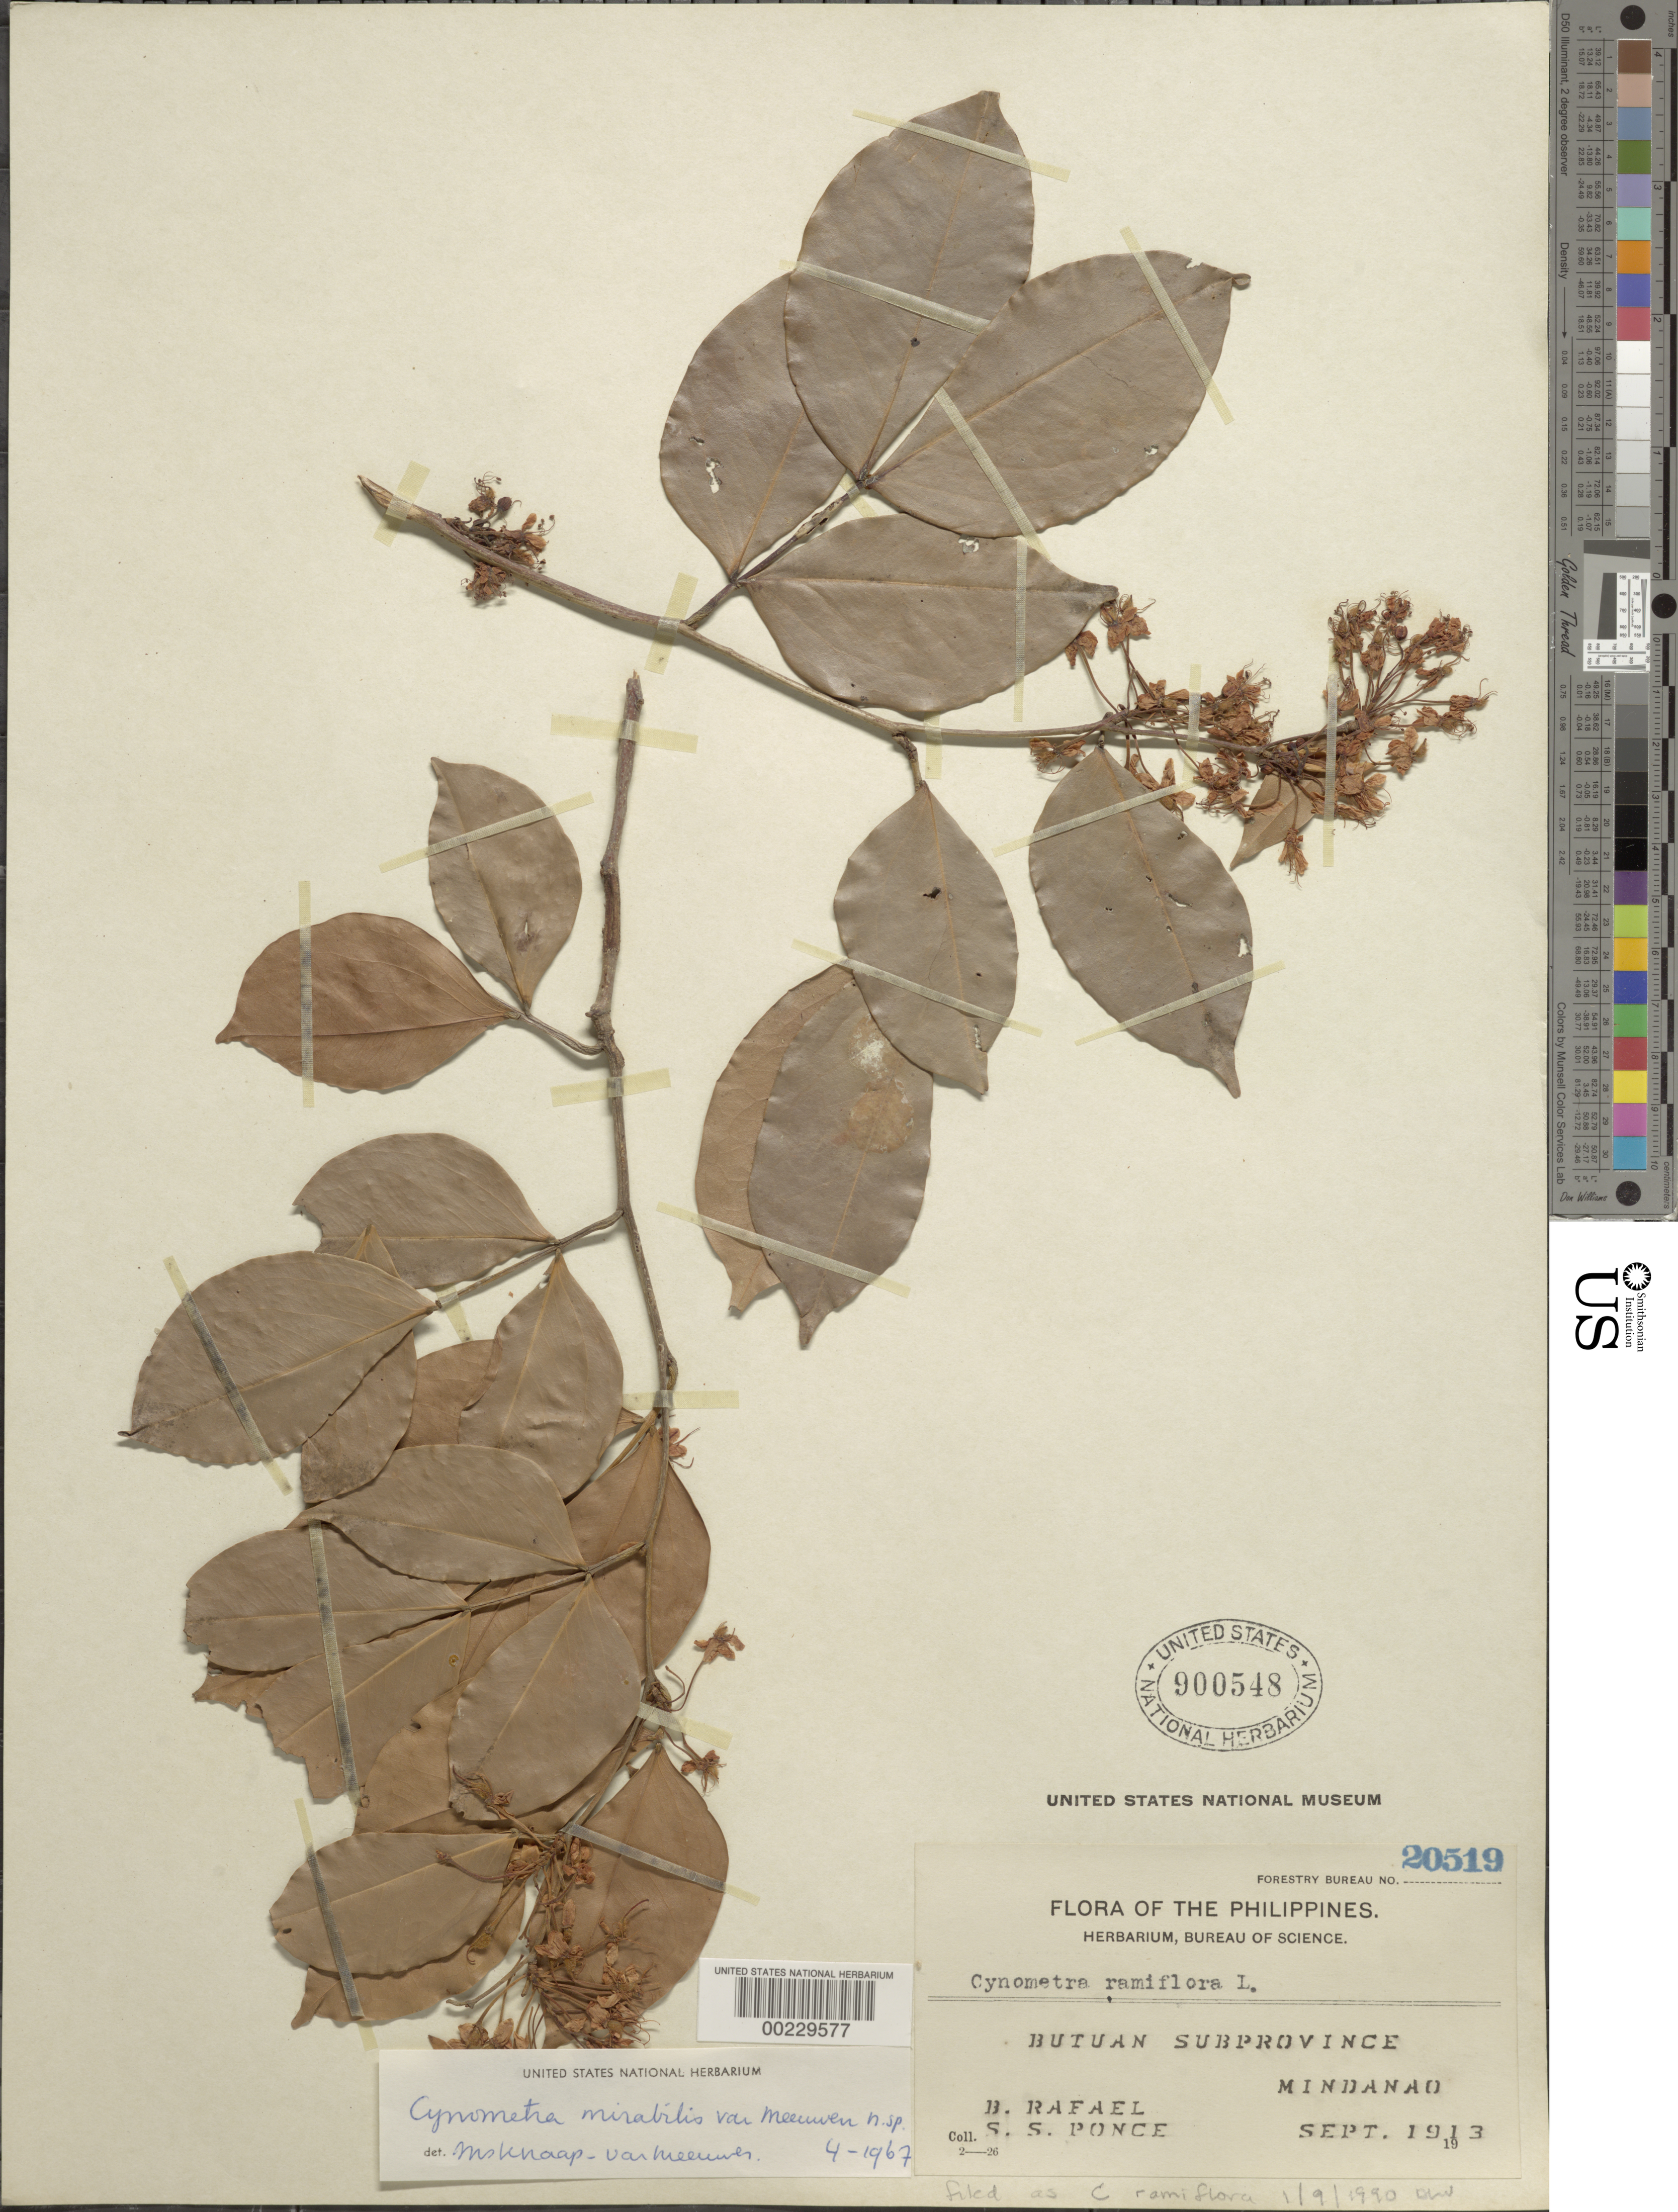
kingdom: Plantae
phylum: Tracheophyta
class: Magnoliopsida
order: Fabales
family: Fabaceae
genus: Cynometra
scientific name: Cynometra ramiflora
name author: L.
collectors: B. Rafael & S. Ponce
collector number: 20519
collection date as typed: Sep 1913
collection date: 1913-09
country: Philippines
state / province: Caraga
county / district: Agusan del Norte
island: Mindanao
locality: Butuan subprovince [= Butuan City (province)]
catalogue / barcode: US 900548